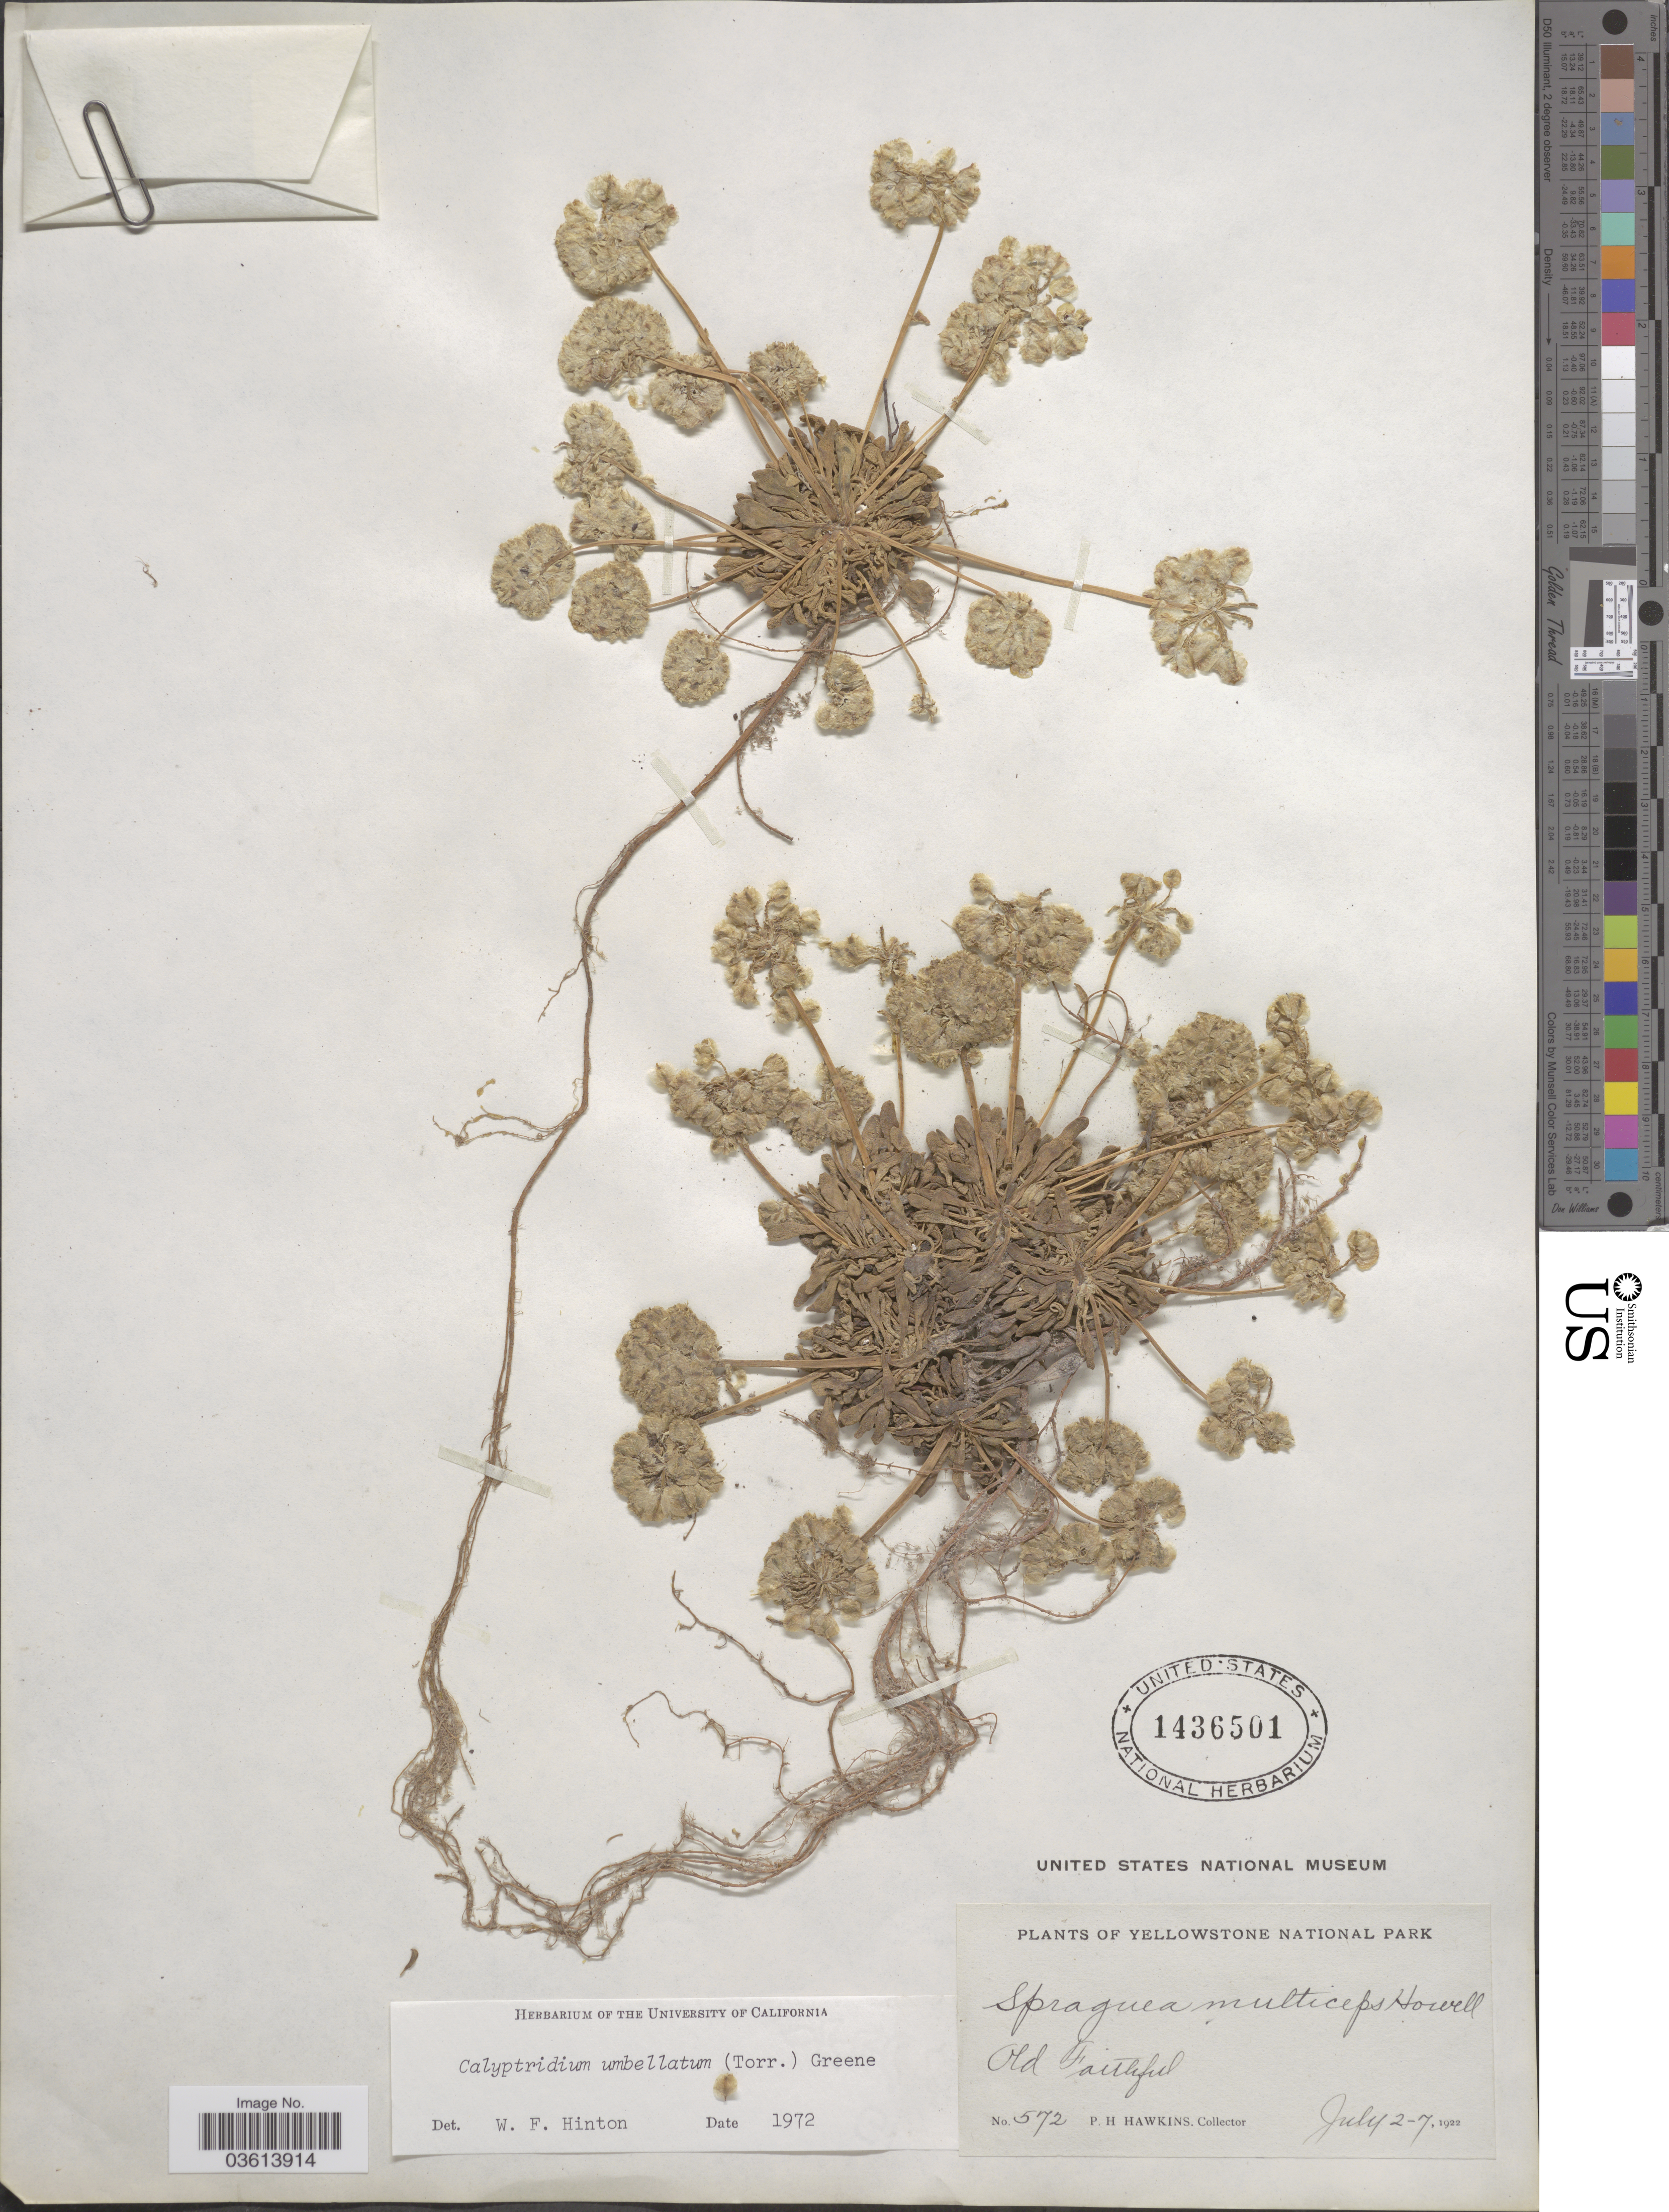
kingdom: Plantae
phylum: Tracheophyta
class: Magnoliopsida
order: Caryophyllales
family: Montiaceae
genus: Calyptridium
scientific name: Calyptridium umbellatum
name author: (Torr.) Greene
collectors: P. Hawkins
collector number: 572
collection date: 1922-07-02/1922-07-07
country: United States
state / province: Wyoming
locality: Yellowstone National Park, Old Faithful.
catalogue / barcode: US 1436501